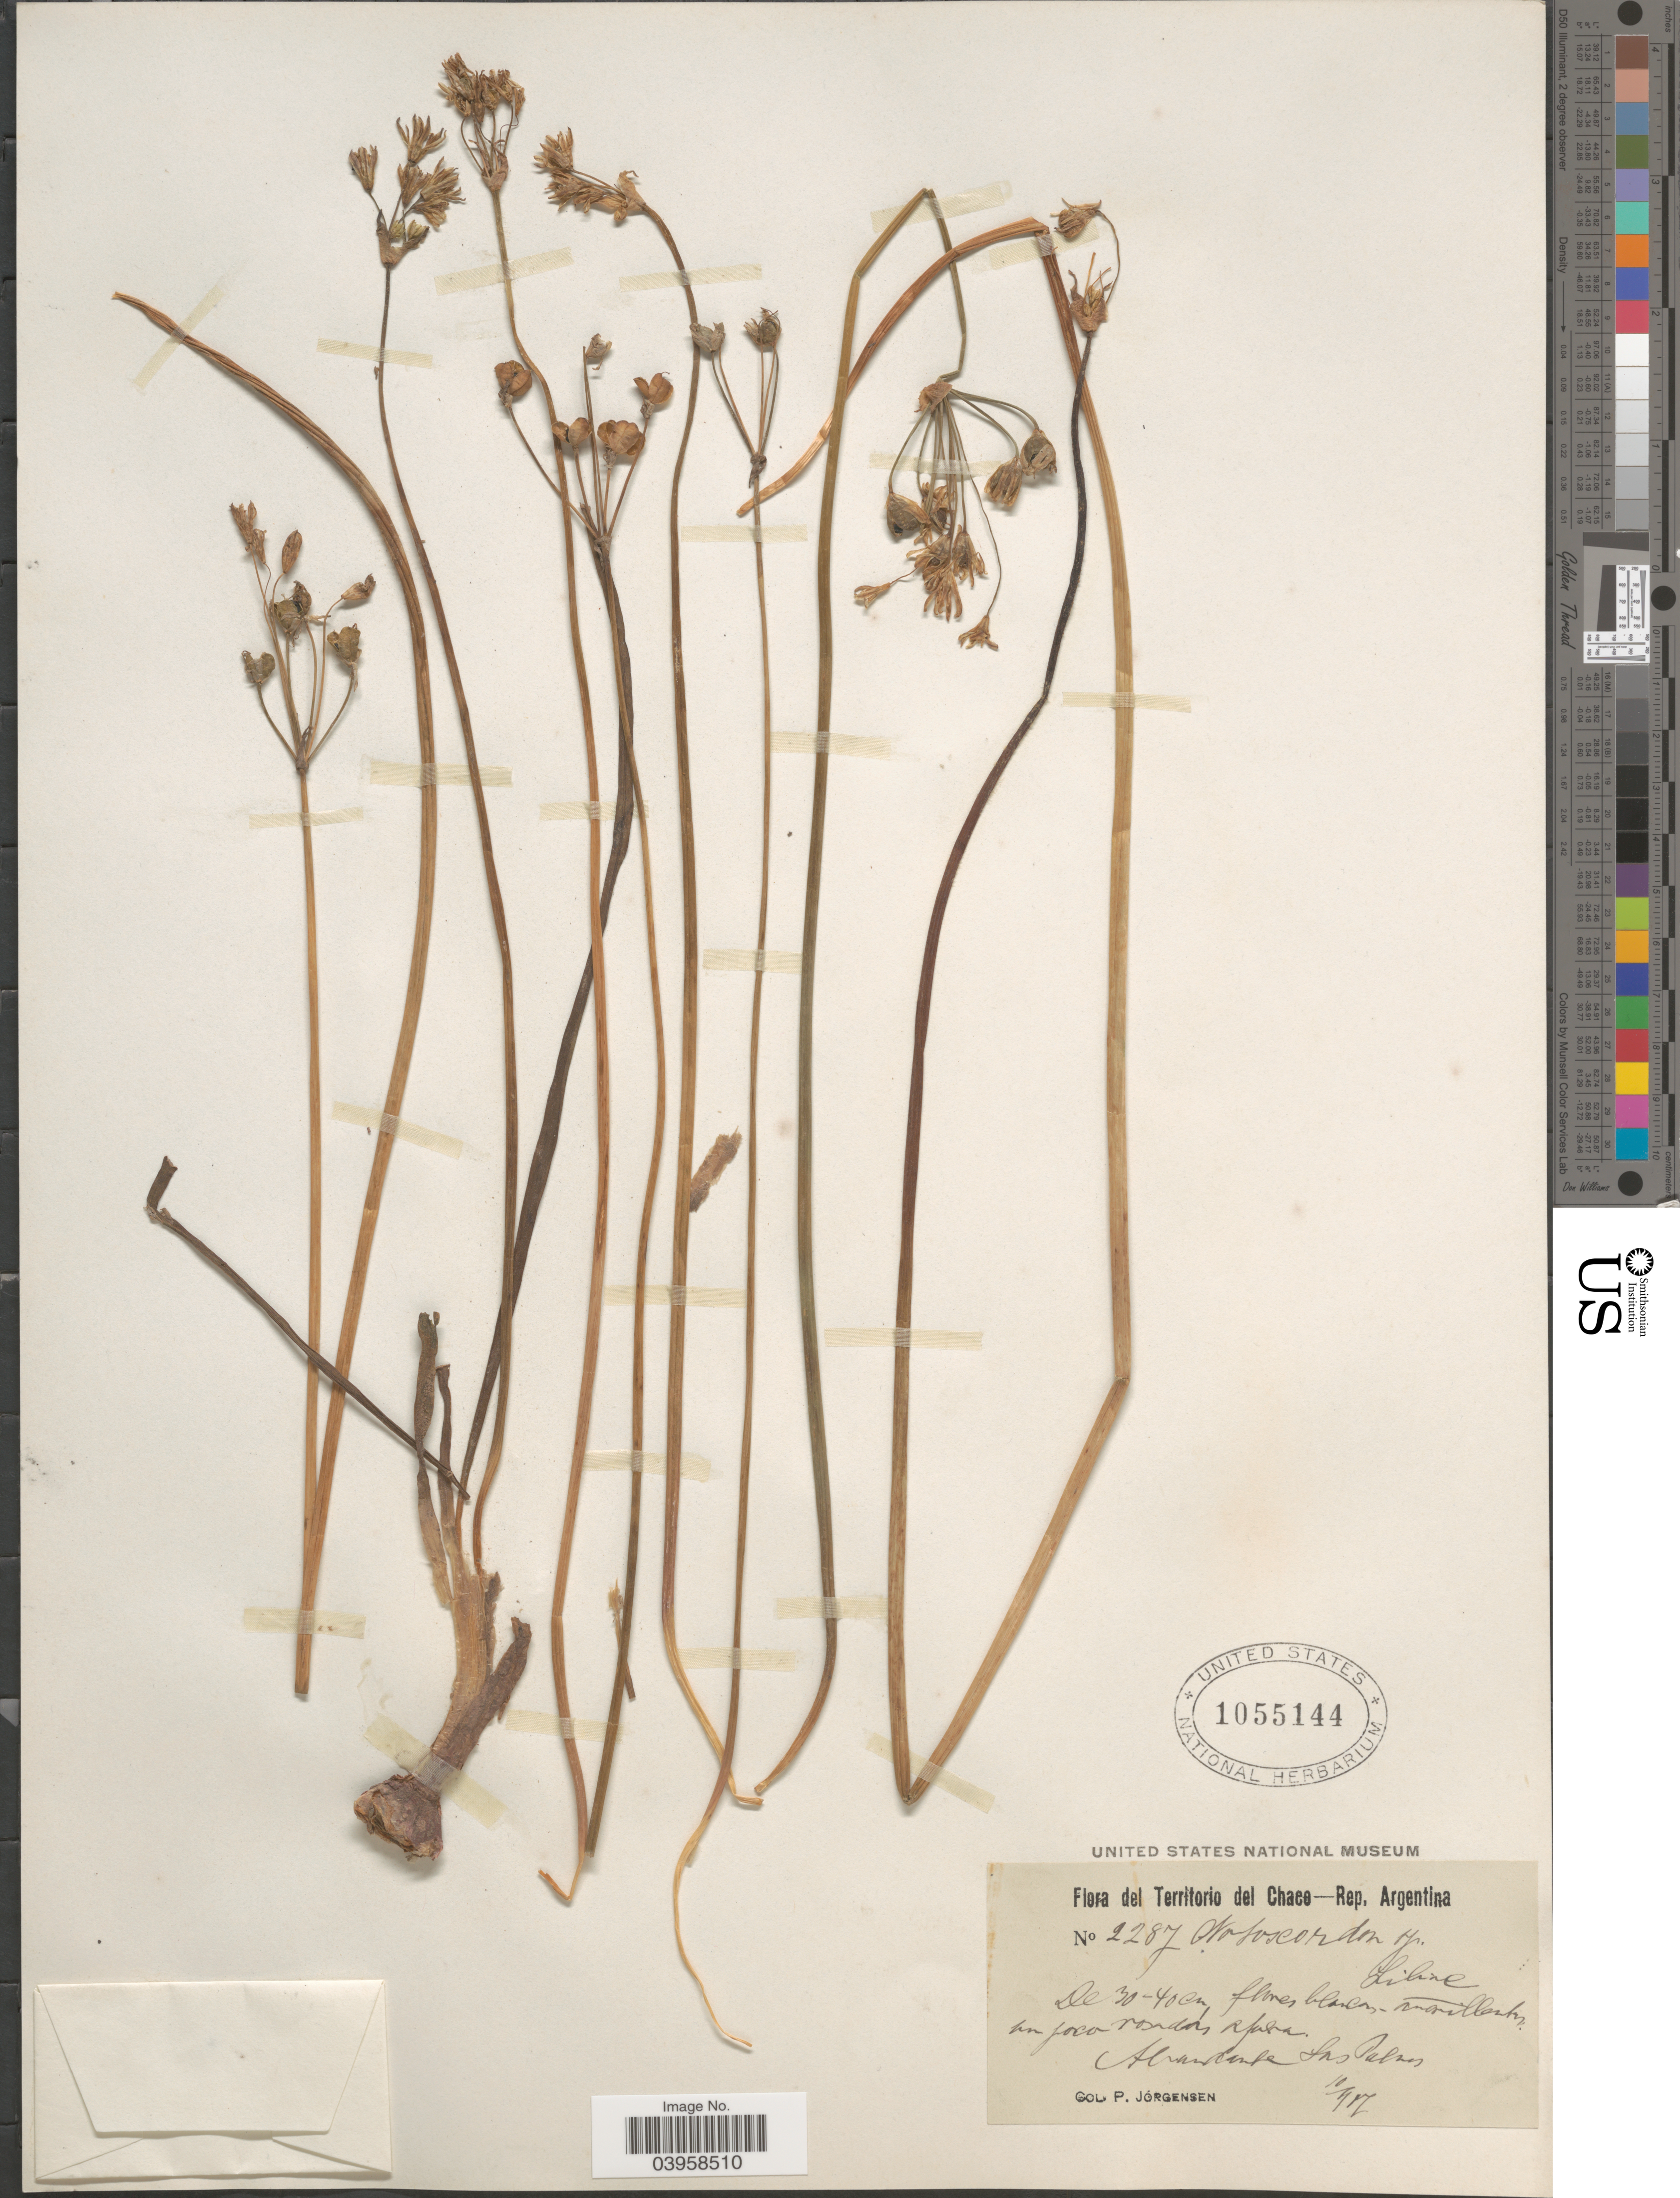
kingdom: Plantae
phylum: Tracheophyta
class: Liliopsida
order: Asparagales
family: Amaryllidaceae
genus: Nothoscordum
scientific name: Nothoscordum striatellum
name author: (Lindl.) Kunth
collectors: P. Jörgensen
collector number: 2287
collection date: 1917-10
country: Argentina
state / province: Chaco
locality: Territorio del Chaco. Las Palmas.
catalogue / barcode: US 1055144